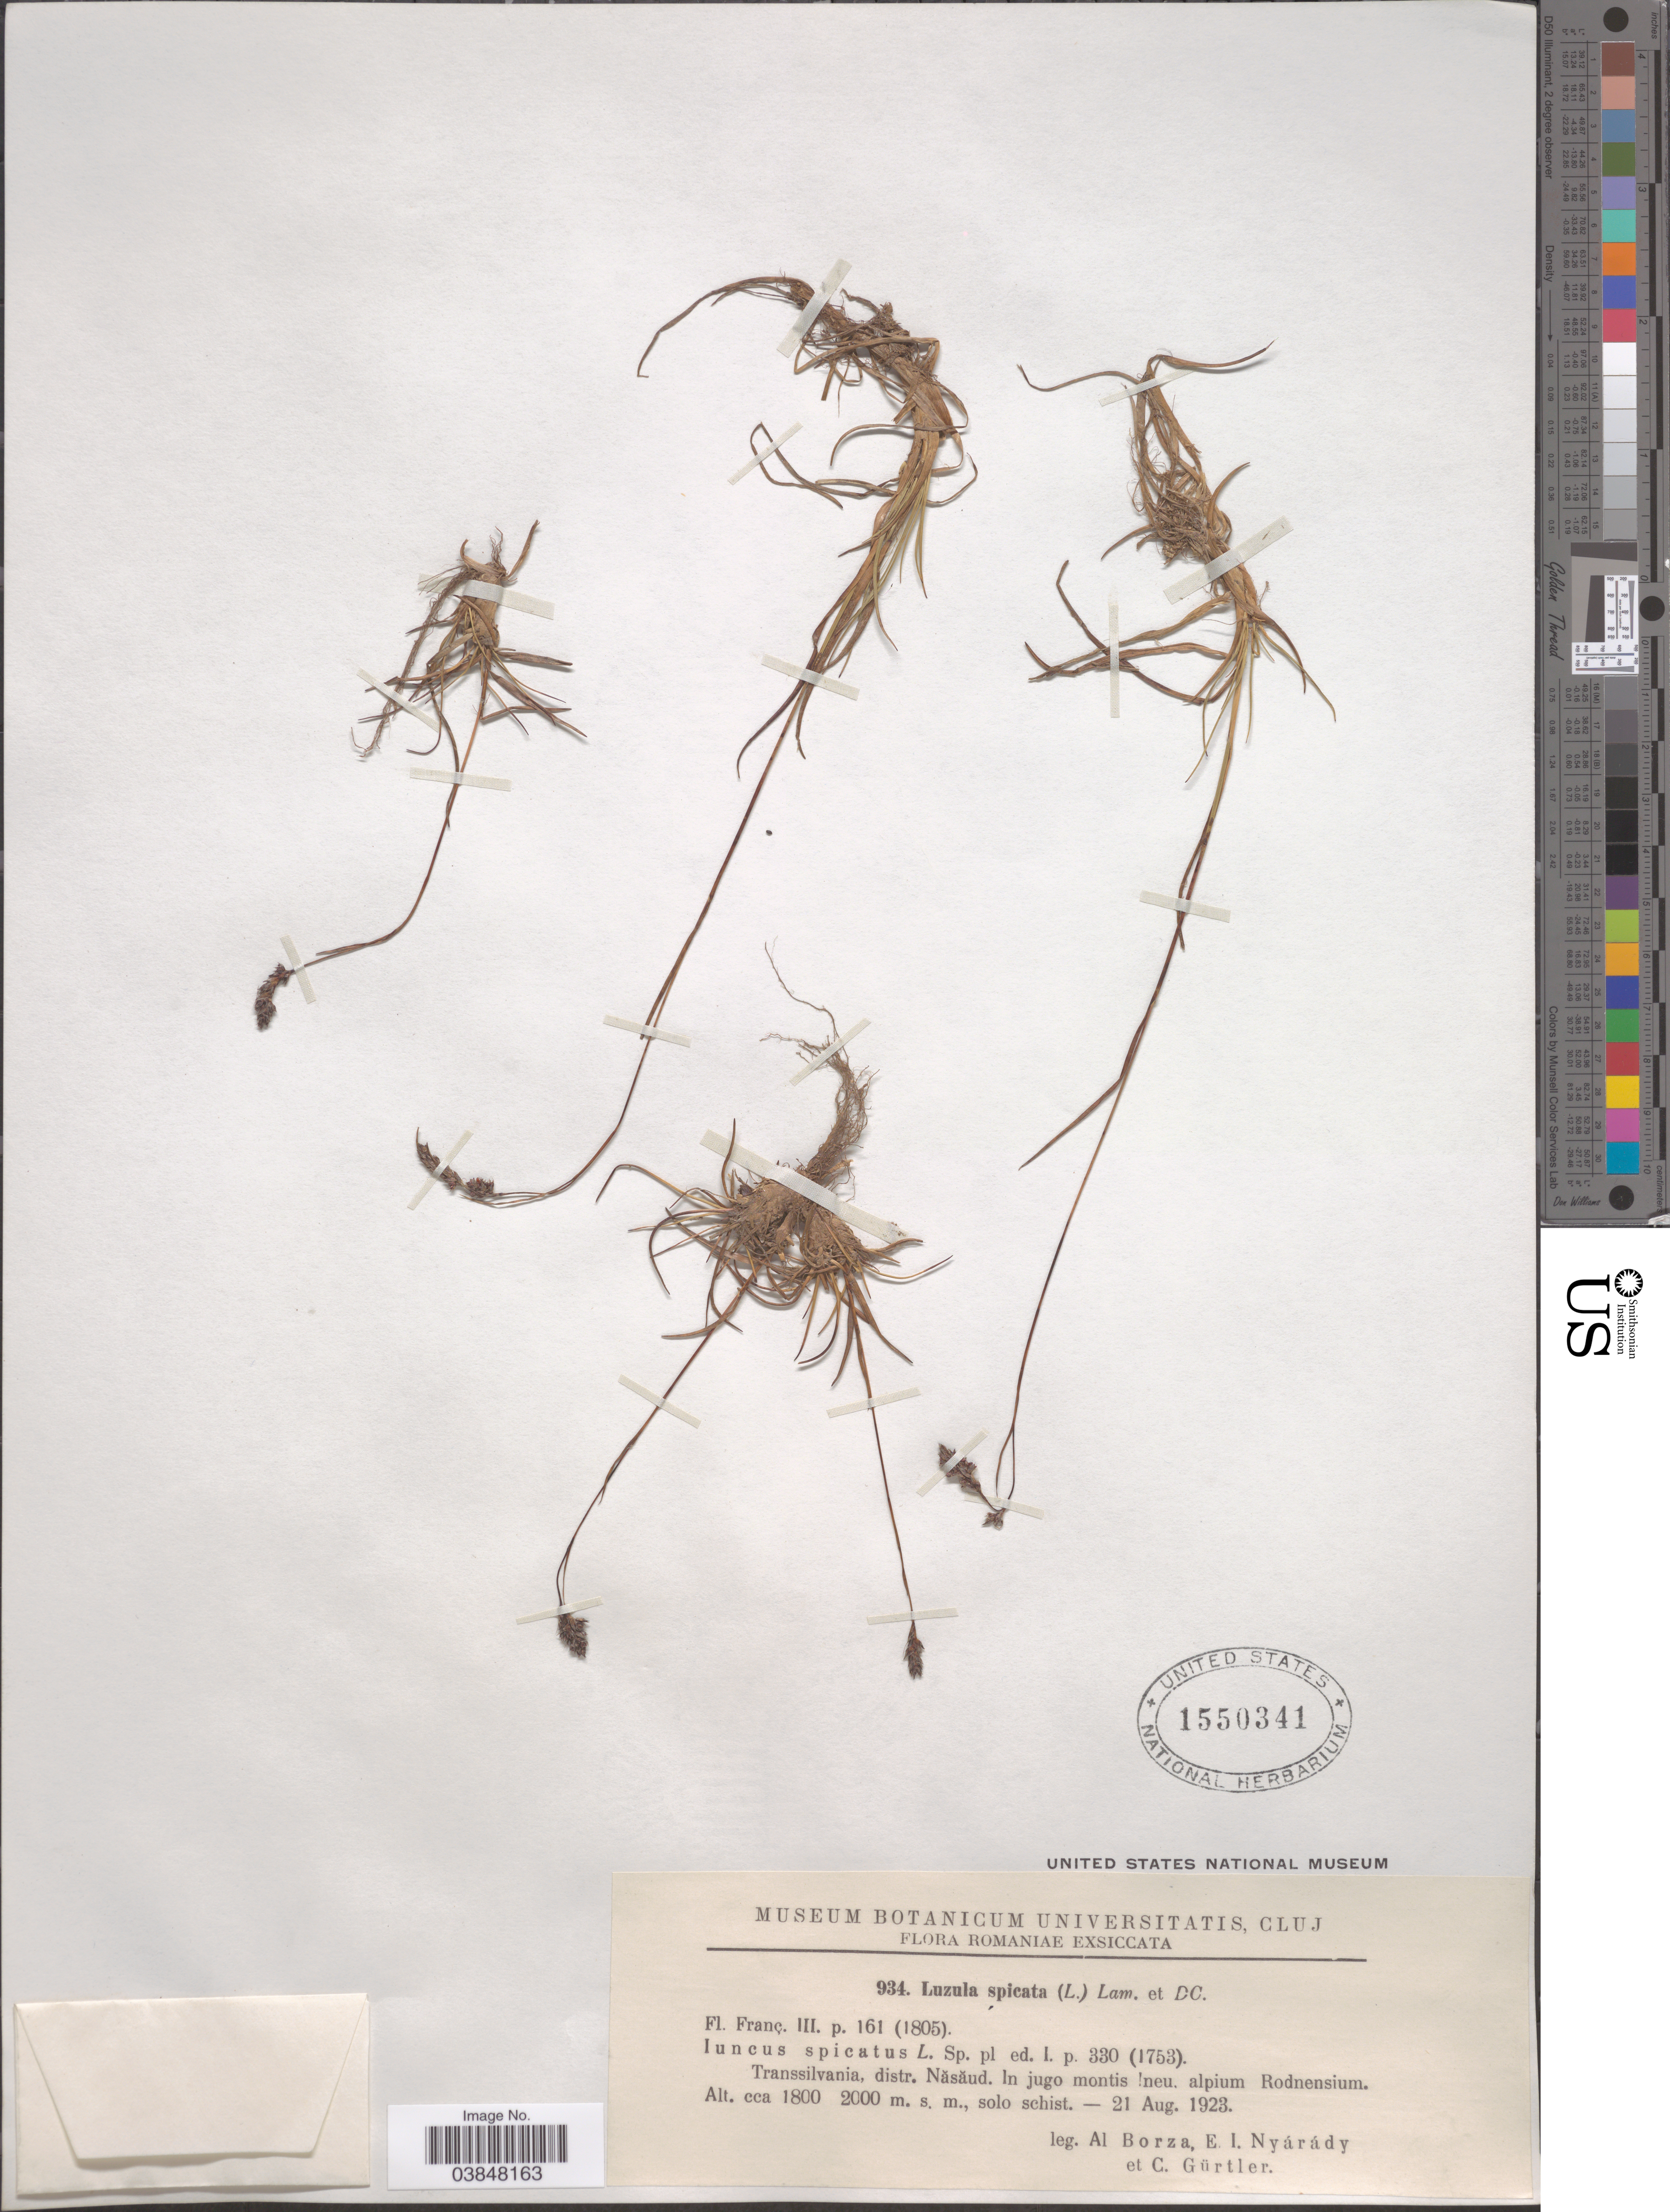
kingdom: Plantae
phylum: Tracheophyta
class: Liliopsida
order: Poales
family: Juncaceae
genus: Luzula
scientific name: Luzula spicata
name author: (L.) DC.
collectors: A. Borza, E. Nyárády & C. Gürtler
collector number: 934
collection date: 1923-08-21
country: Romania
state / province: Bistrita-Nasaud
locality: Transsilvania, distr. Nasaud. In jugo montis neu. alpium Rodnensium.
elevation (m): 1800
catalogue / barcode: US 1550341